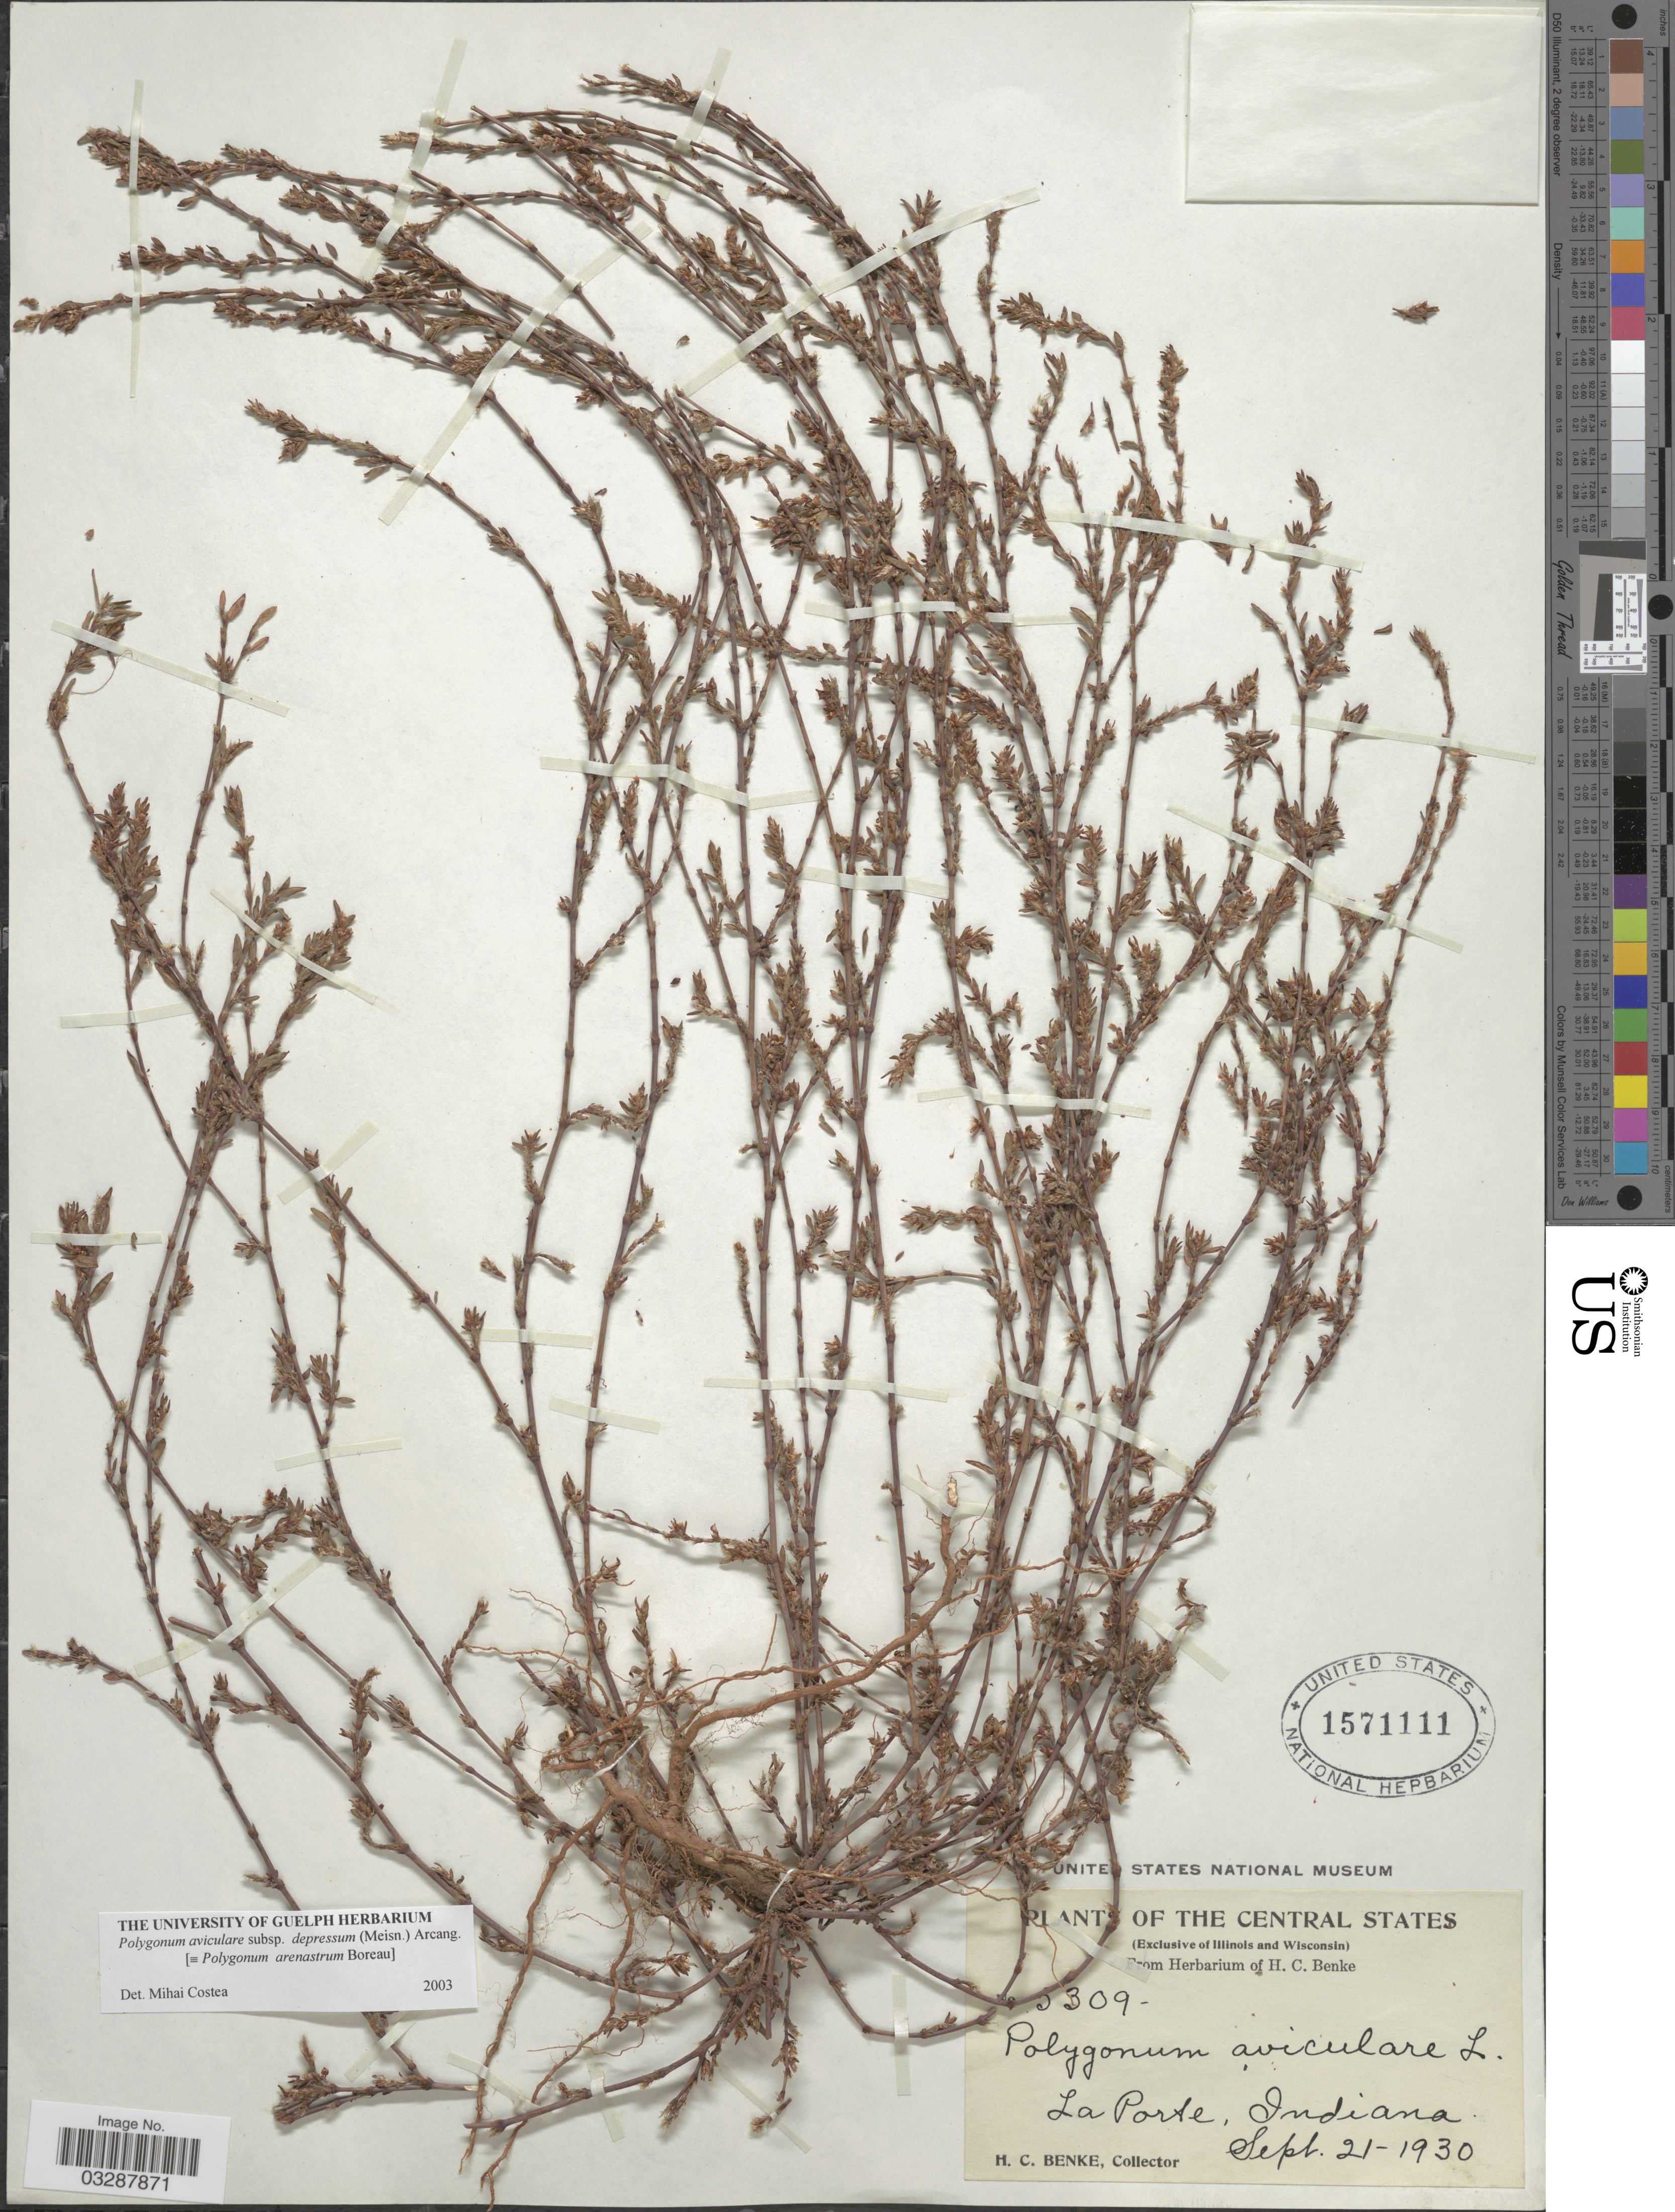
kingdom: Plantae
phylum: Tracheophyta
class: Magnoliopsida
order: Caryophyllales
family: Polygonaceae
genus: Polygonum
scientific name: Polygonum aviculare subsp. depressum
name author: (Meisn.) Arcang.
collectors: H. Benke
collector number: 5309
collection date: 1930-09-21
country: United States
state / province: Indiana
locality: The Central States, La Porte.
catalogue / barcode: US 1571111